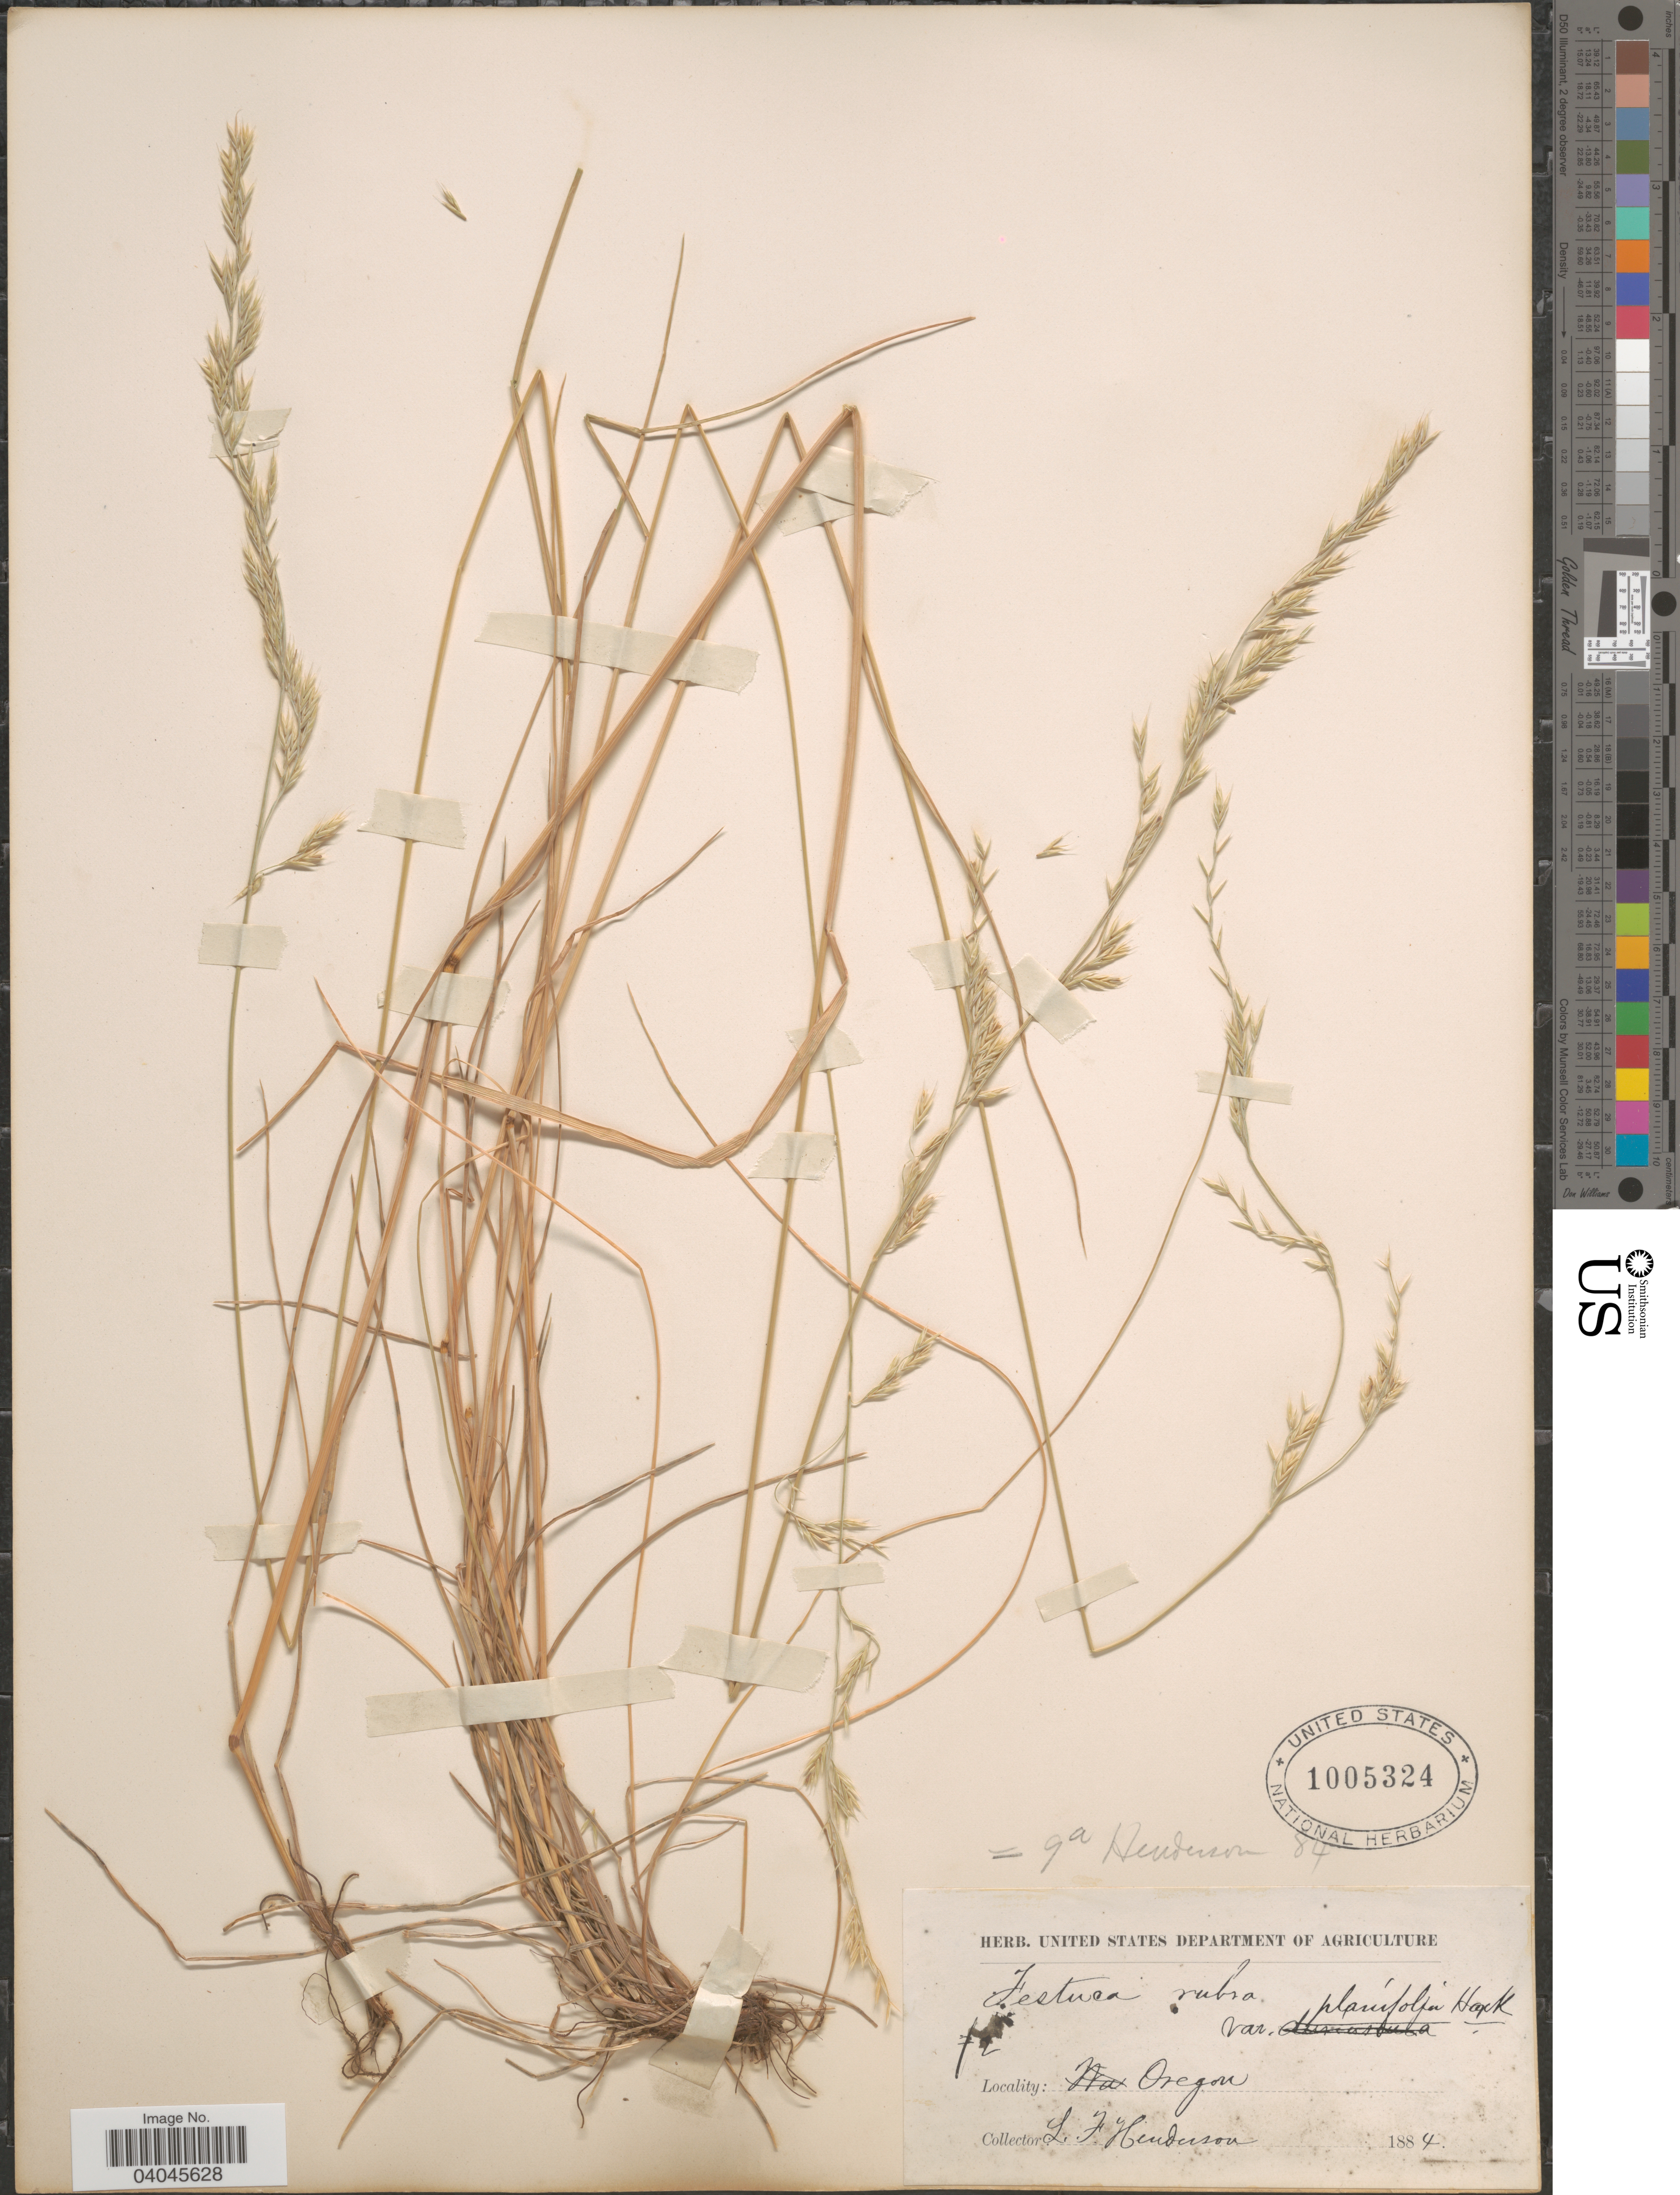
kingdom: Plantae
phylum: Tracheophyta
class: Liliopsida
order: Poales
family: Poaceae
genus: Festuca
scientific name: Festuca rubra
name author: L.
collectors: L. Henderson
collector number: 12*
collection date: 1884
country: United States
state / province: Oregon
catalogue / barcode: US 1005324